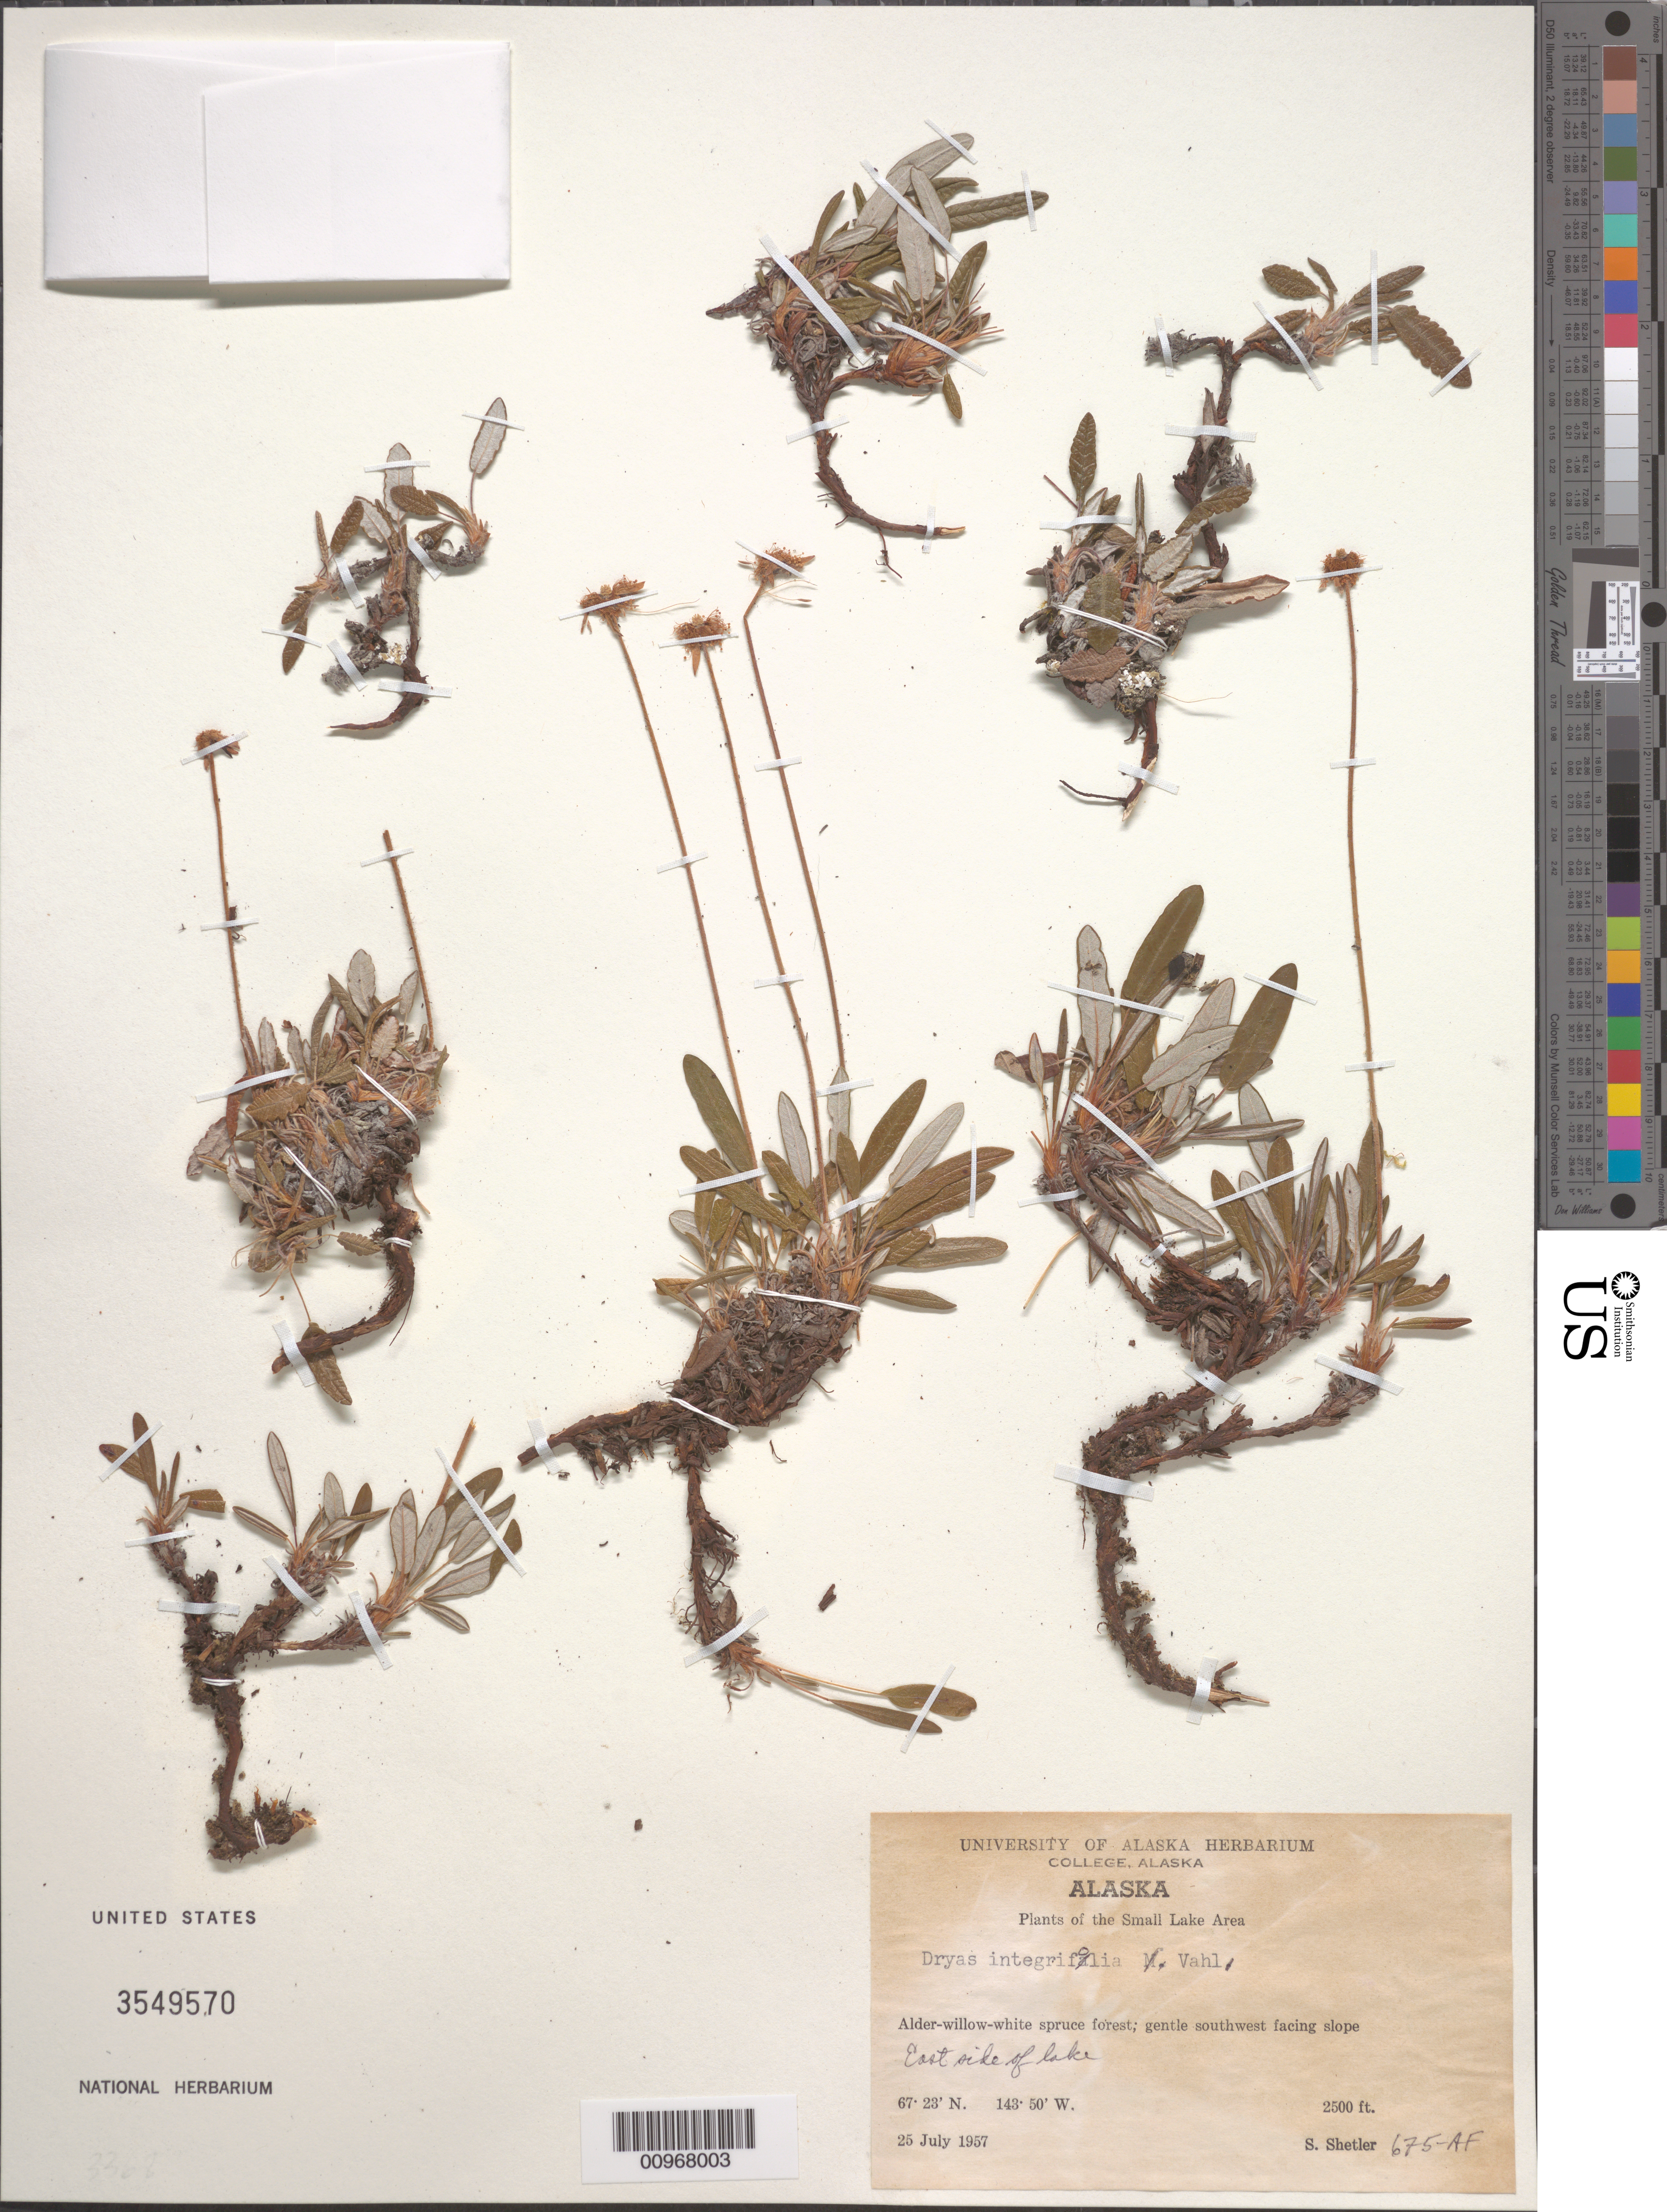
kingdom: Plantae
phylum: Tracheophyta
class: Magnoliopsida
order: Rosales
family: Rosaceae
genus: Dryas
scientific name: Dryas integrifolia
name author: Vahl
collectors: S. Shetler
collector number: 675-AF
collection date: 1957-07-25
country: United States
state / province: Alaska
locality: Small Lake Area. East side of lake.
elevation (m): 762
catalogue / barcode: US 3549570